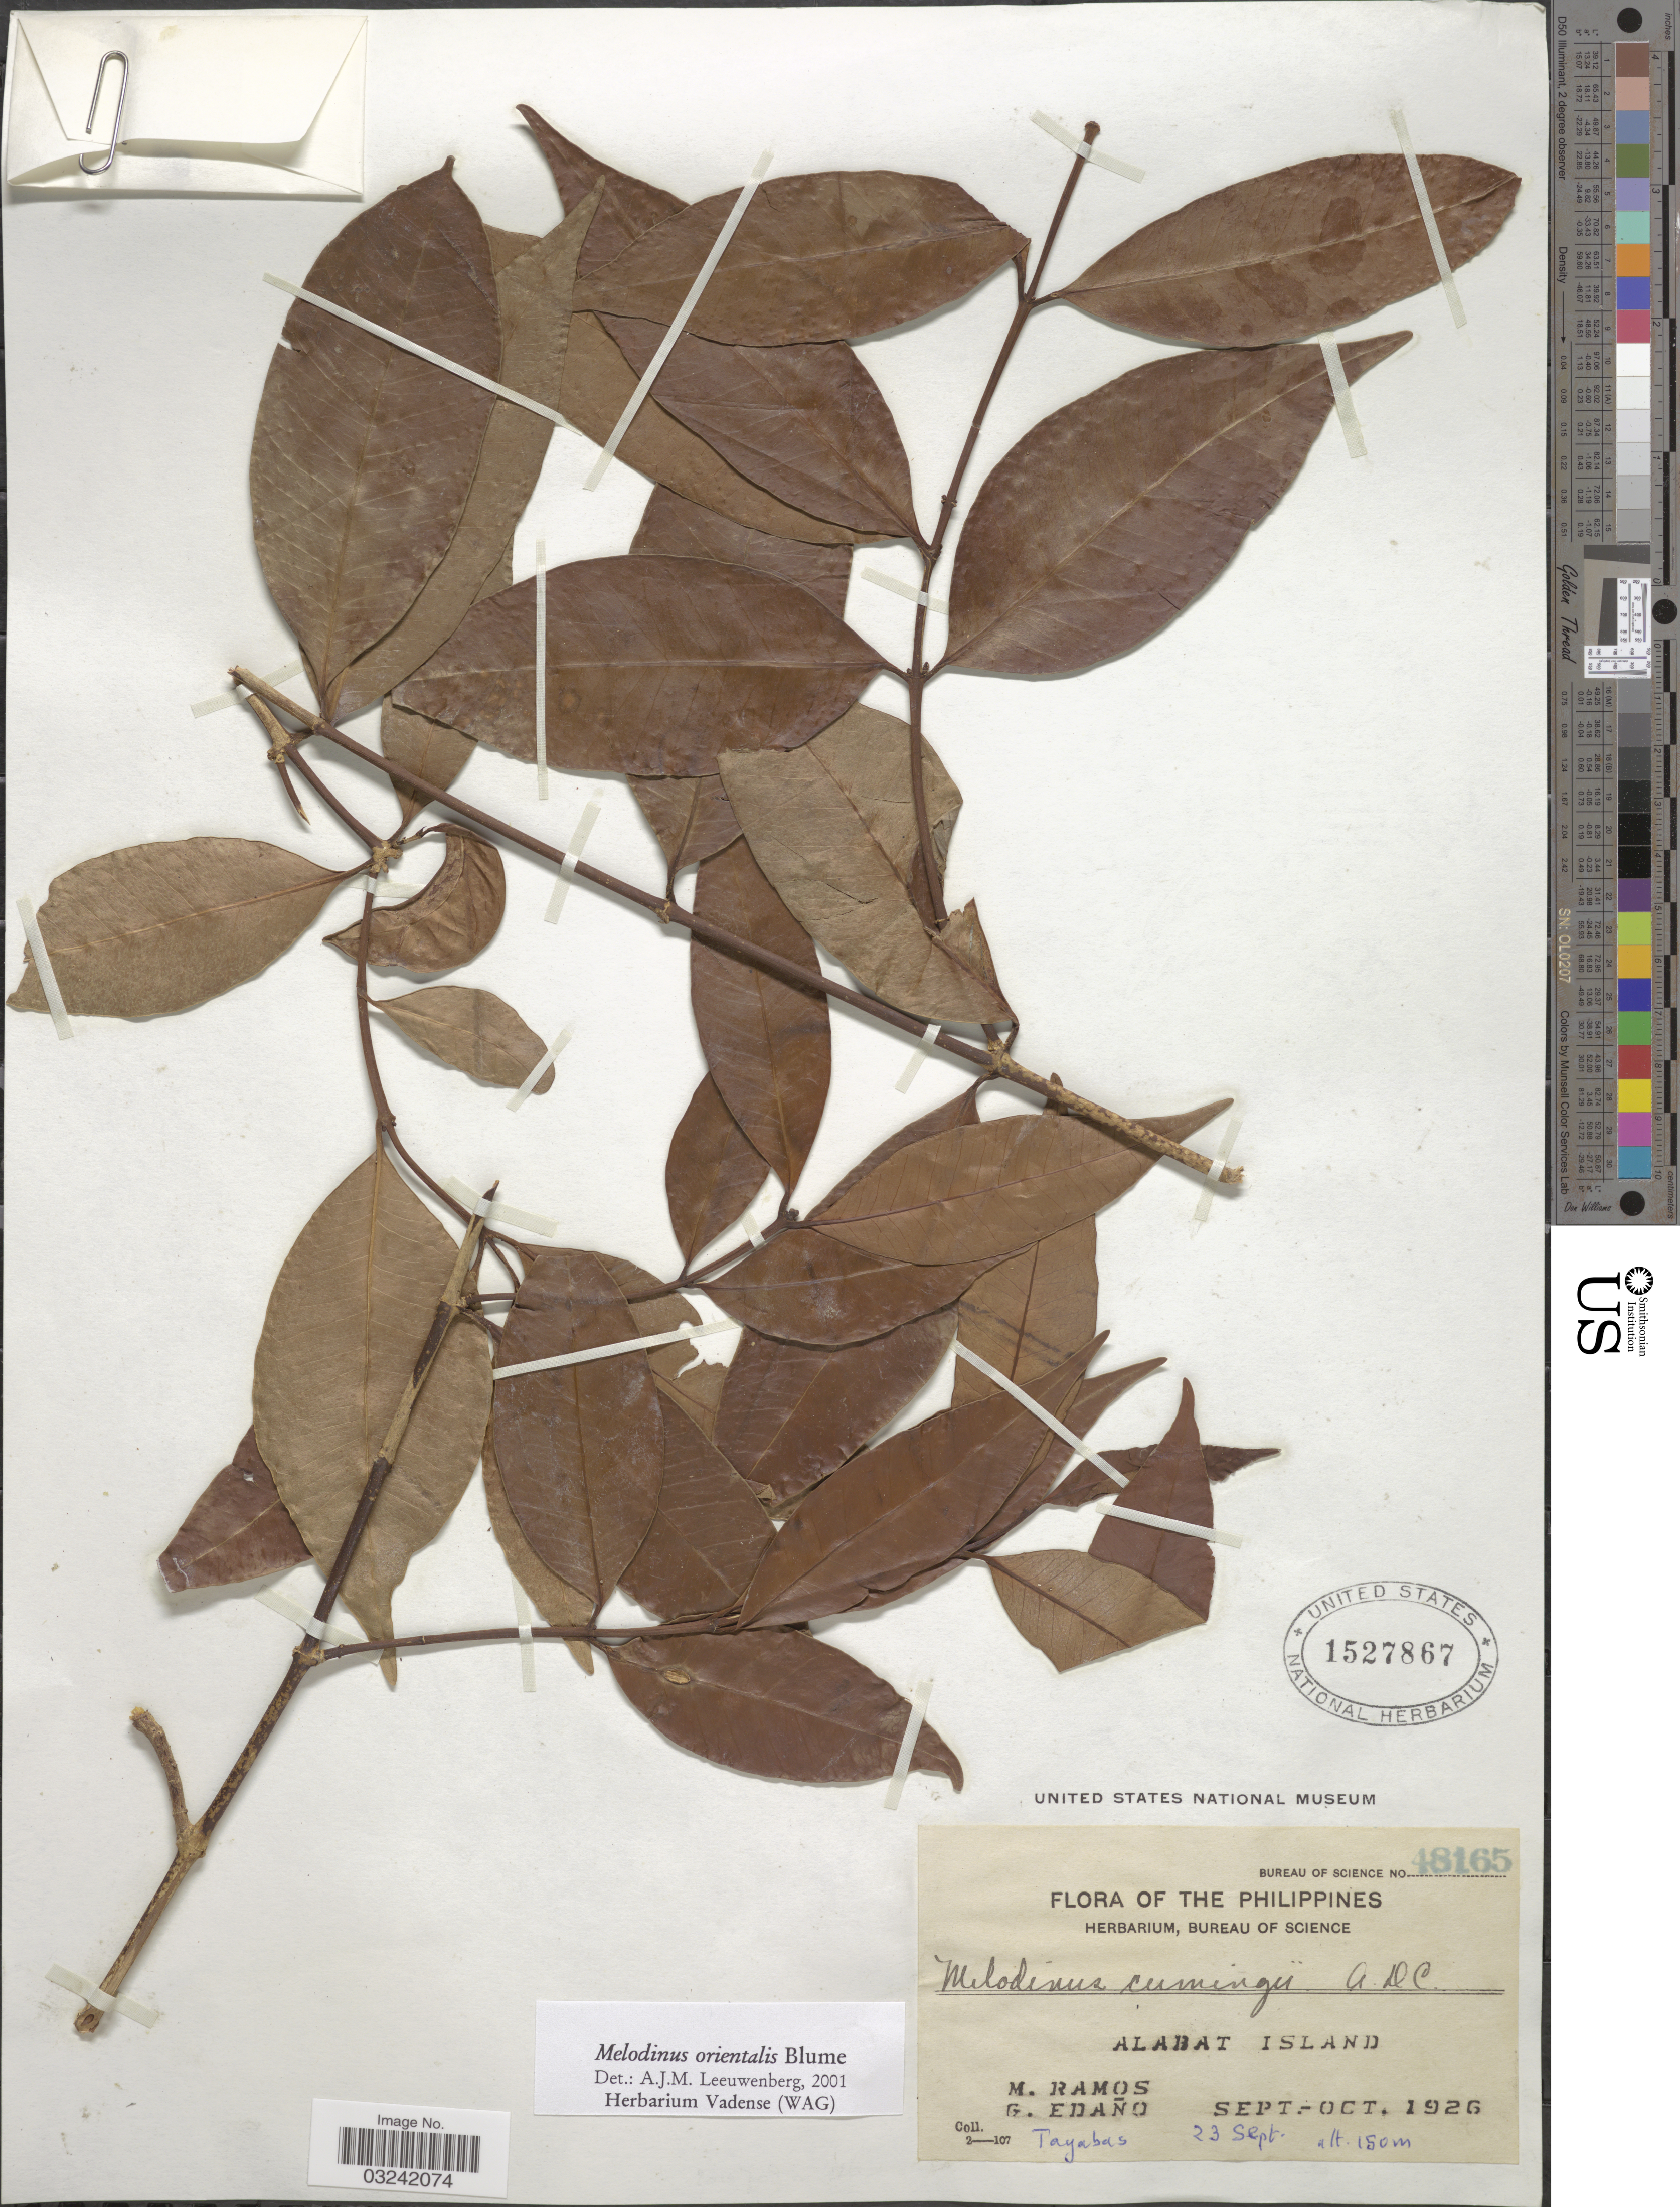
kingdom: Plantae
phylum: Tracheophyta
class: Magnoliopsida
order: Gentianales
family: Apocynaceae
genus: Melodinus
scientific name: Melodinus orientalis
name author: Blume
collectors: M. Ramos & G. Edaño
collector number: Bureau of Science 48165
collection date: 1926-09-23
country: Philippines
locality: Alabat Island. Tayabas.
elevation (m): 150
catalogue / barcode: US 1527867